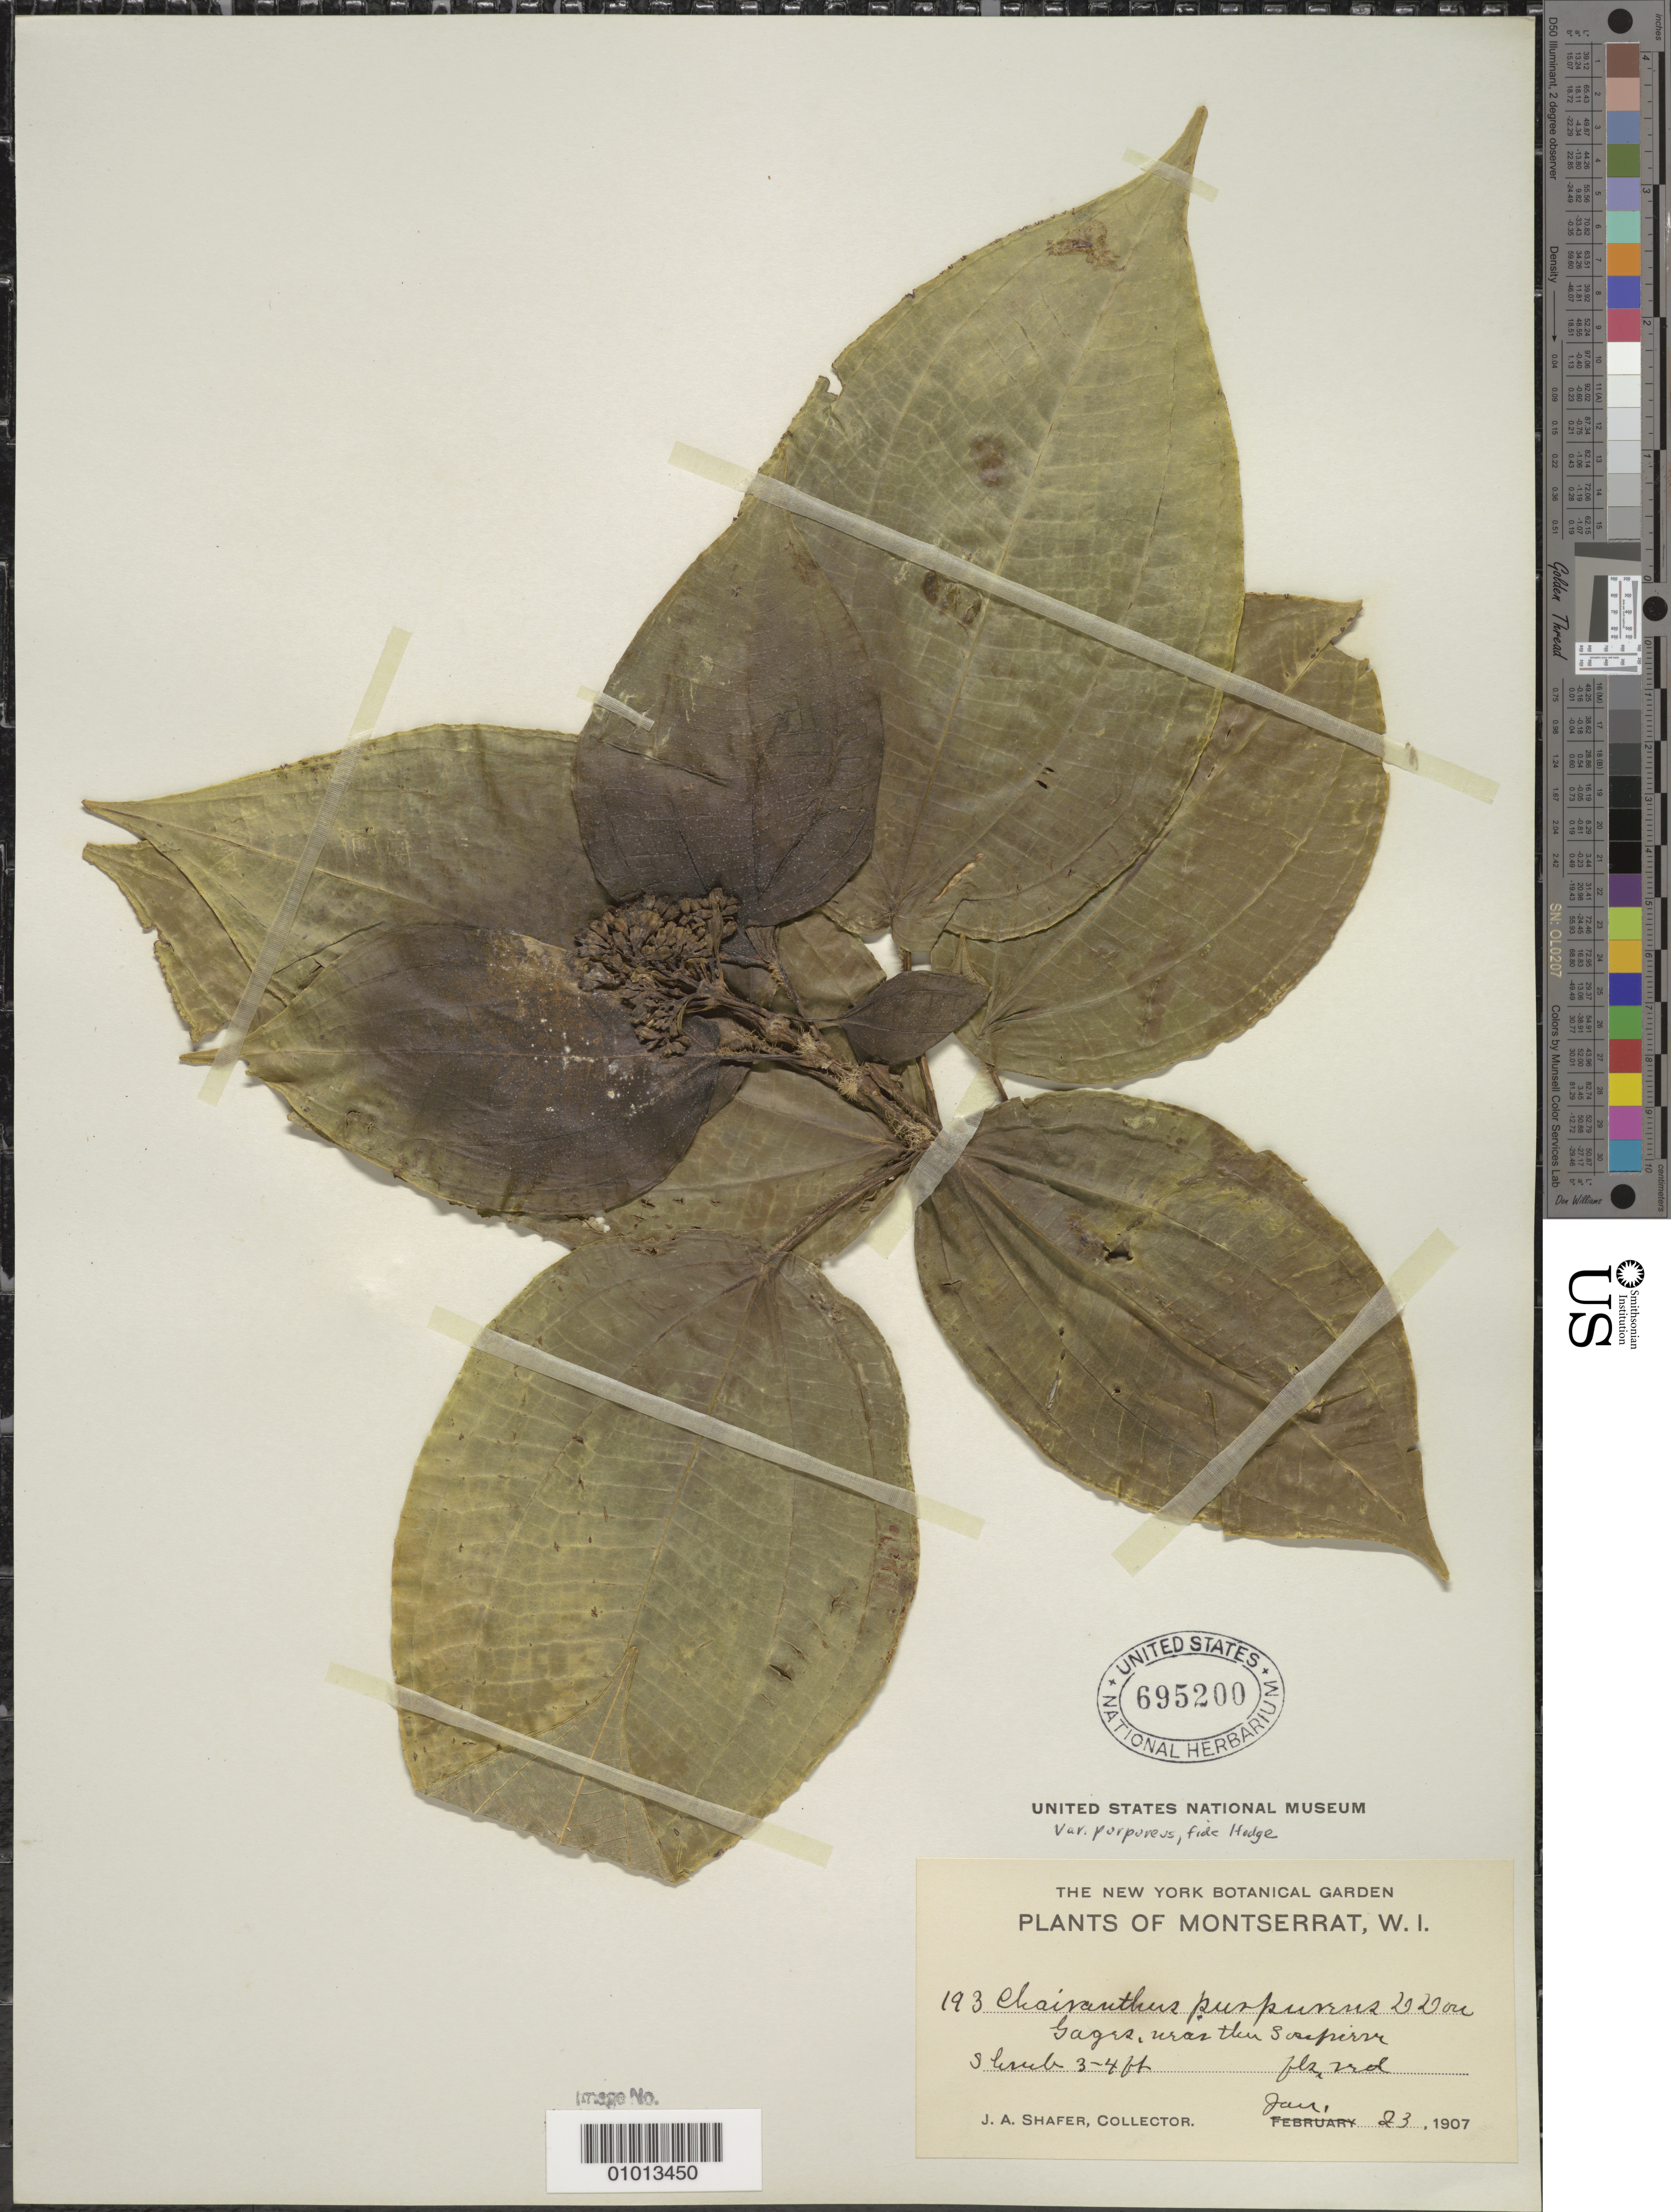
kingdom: Plantae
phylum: Tracheophyta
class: Magnoliopsida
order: Myrtales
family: Melastomataceae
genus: Charianthus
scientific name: Charianthus purpureus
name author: D. Don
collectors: J. A. Shafer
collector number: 193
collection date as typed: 23 Jan 1907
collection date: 1907-01-23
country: Montserrat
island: Montserrat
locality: Gages, near the Soufriere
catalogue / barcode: US 695200